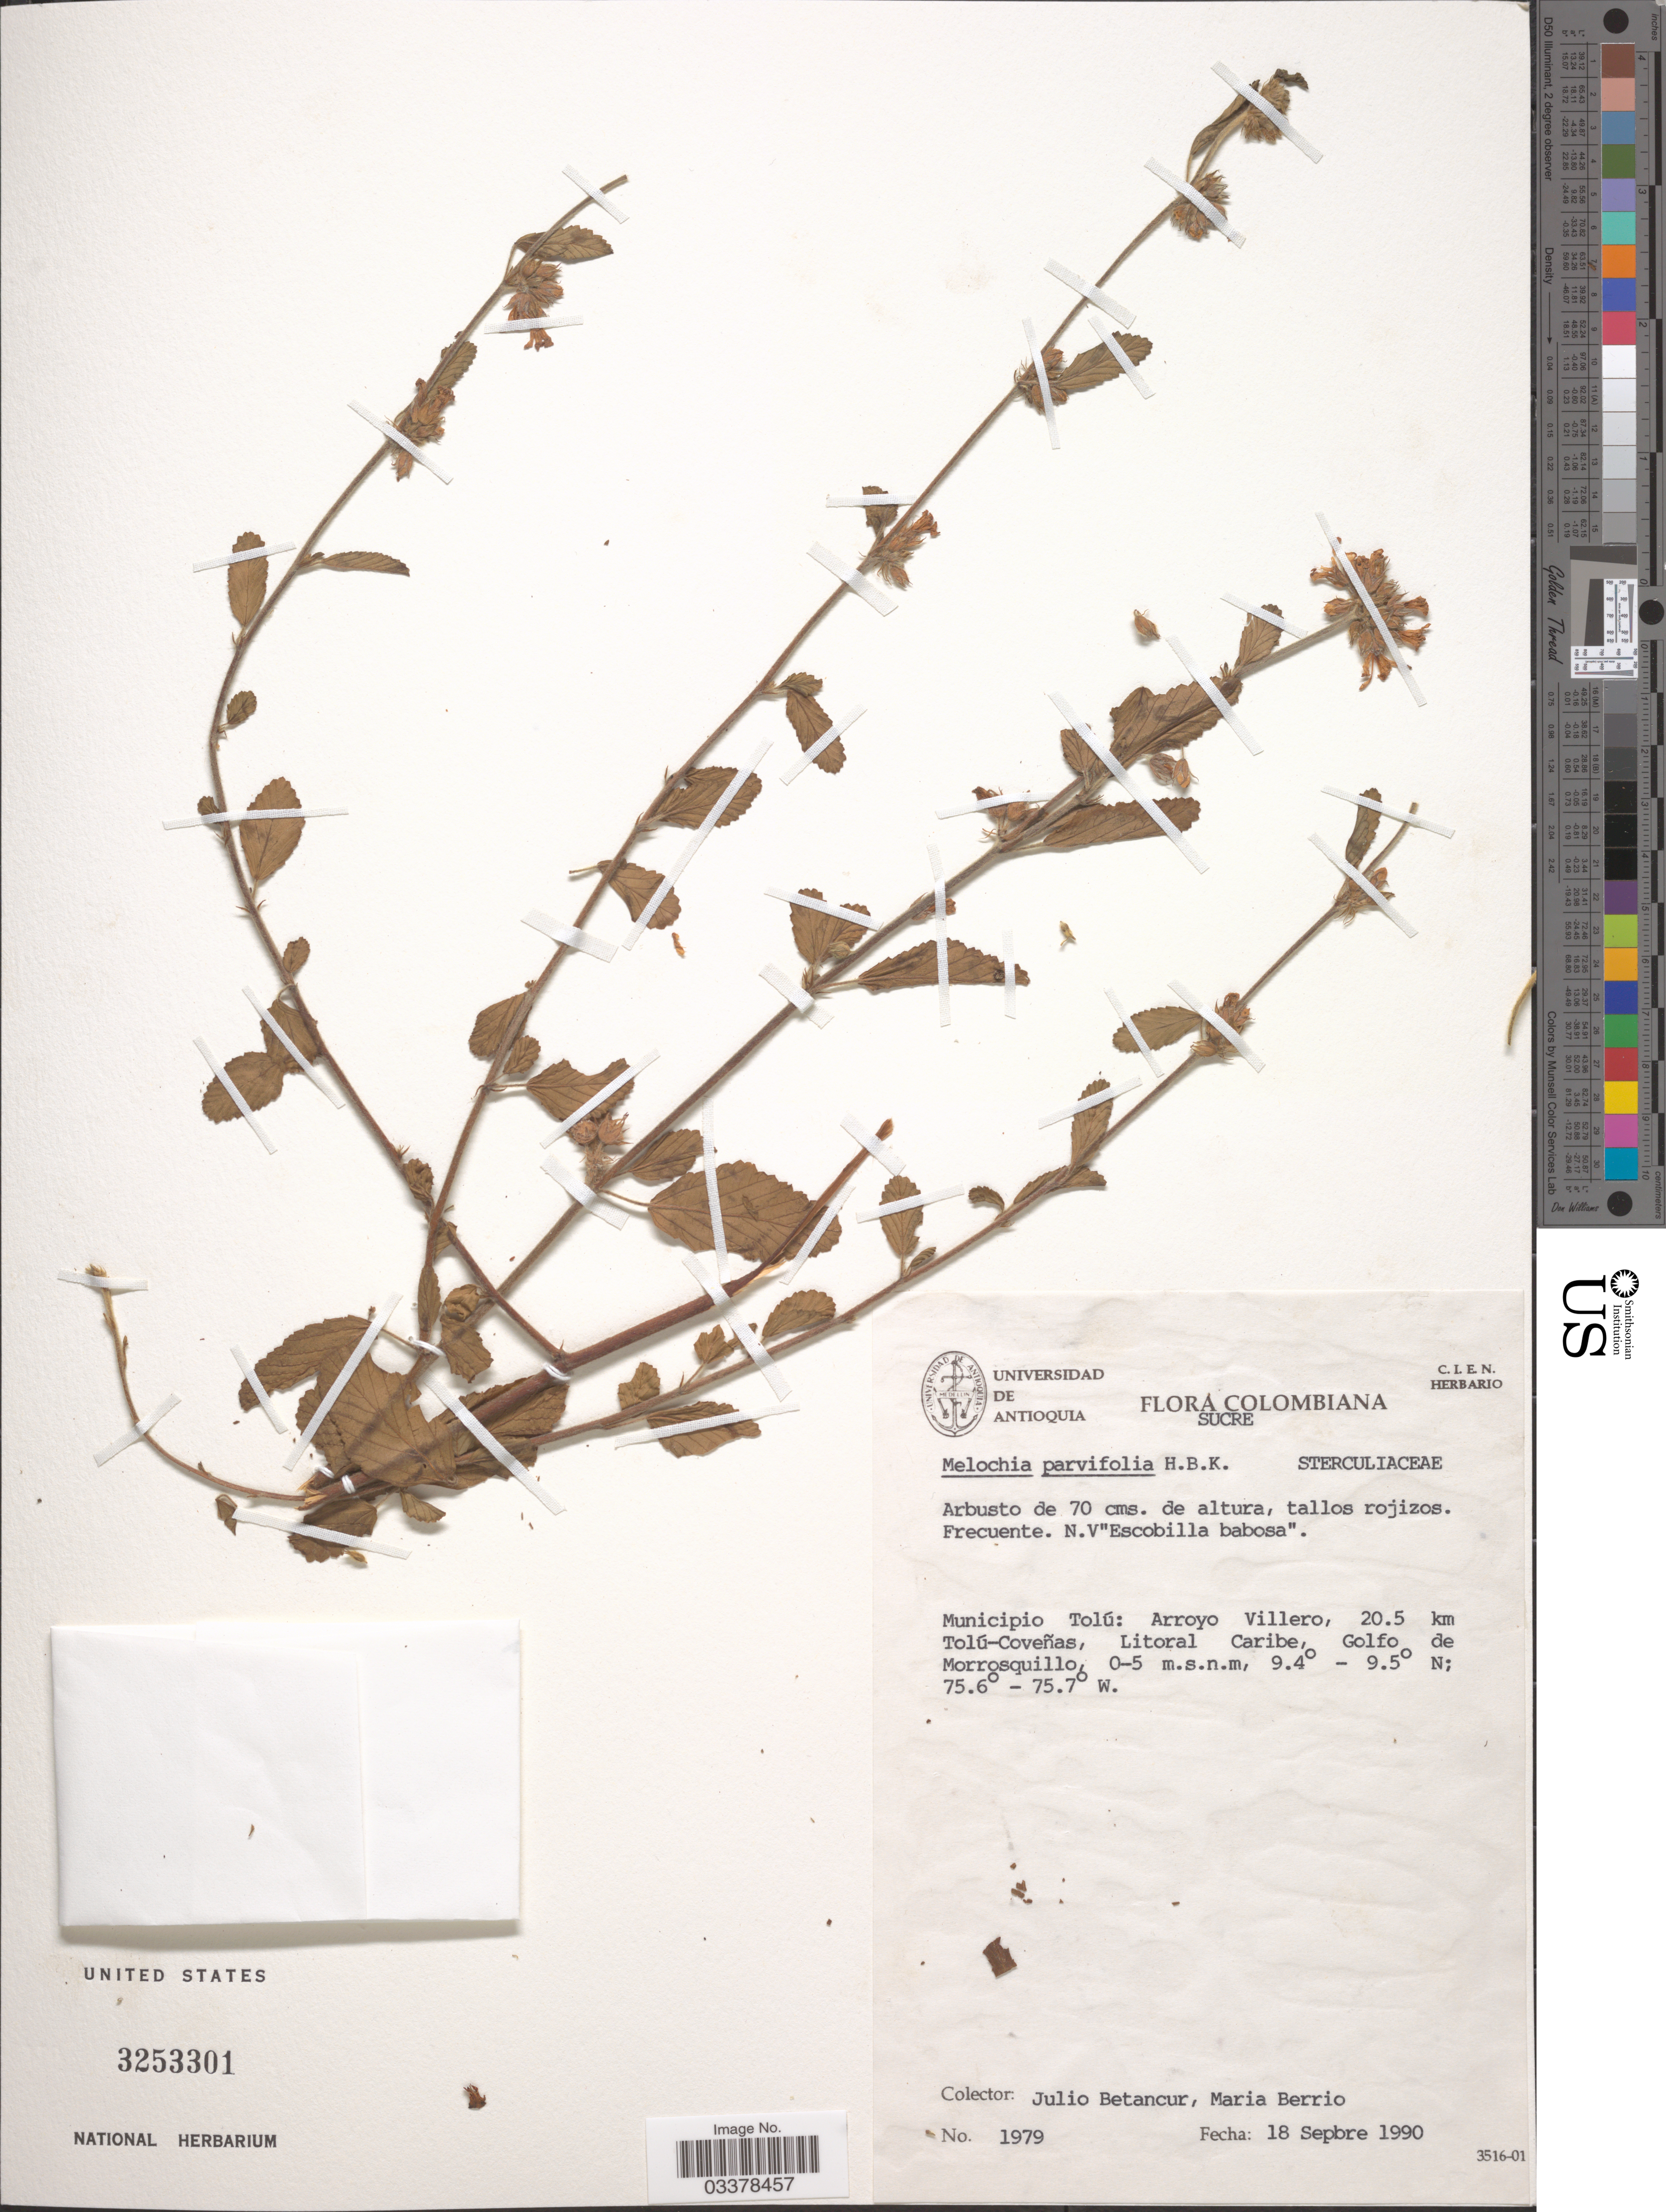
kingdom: Plantae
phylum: Tracheophyta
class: Magnoliopsida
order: Malvales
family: Malvaceae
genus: Melochia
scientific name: Melochia parvifolia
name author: Kunth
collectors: J. Betancur & M. Berrio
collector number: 1979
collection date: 1990-09-18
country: Colombia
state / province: Sucre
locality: Municipio Tolú: Arroyo Villero, 20.5 km Tolú-Coveñas, Litoral Caribe, Golfo de Morrosquillo.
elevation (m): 0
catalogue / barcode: US 3253301